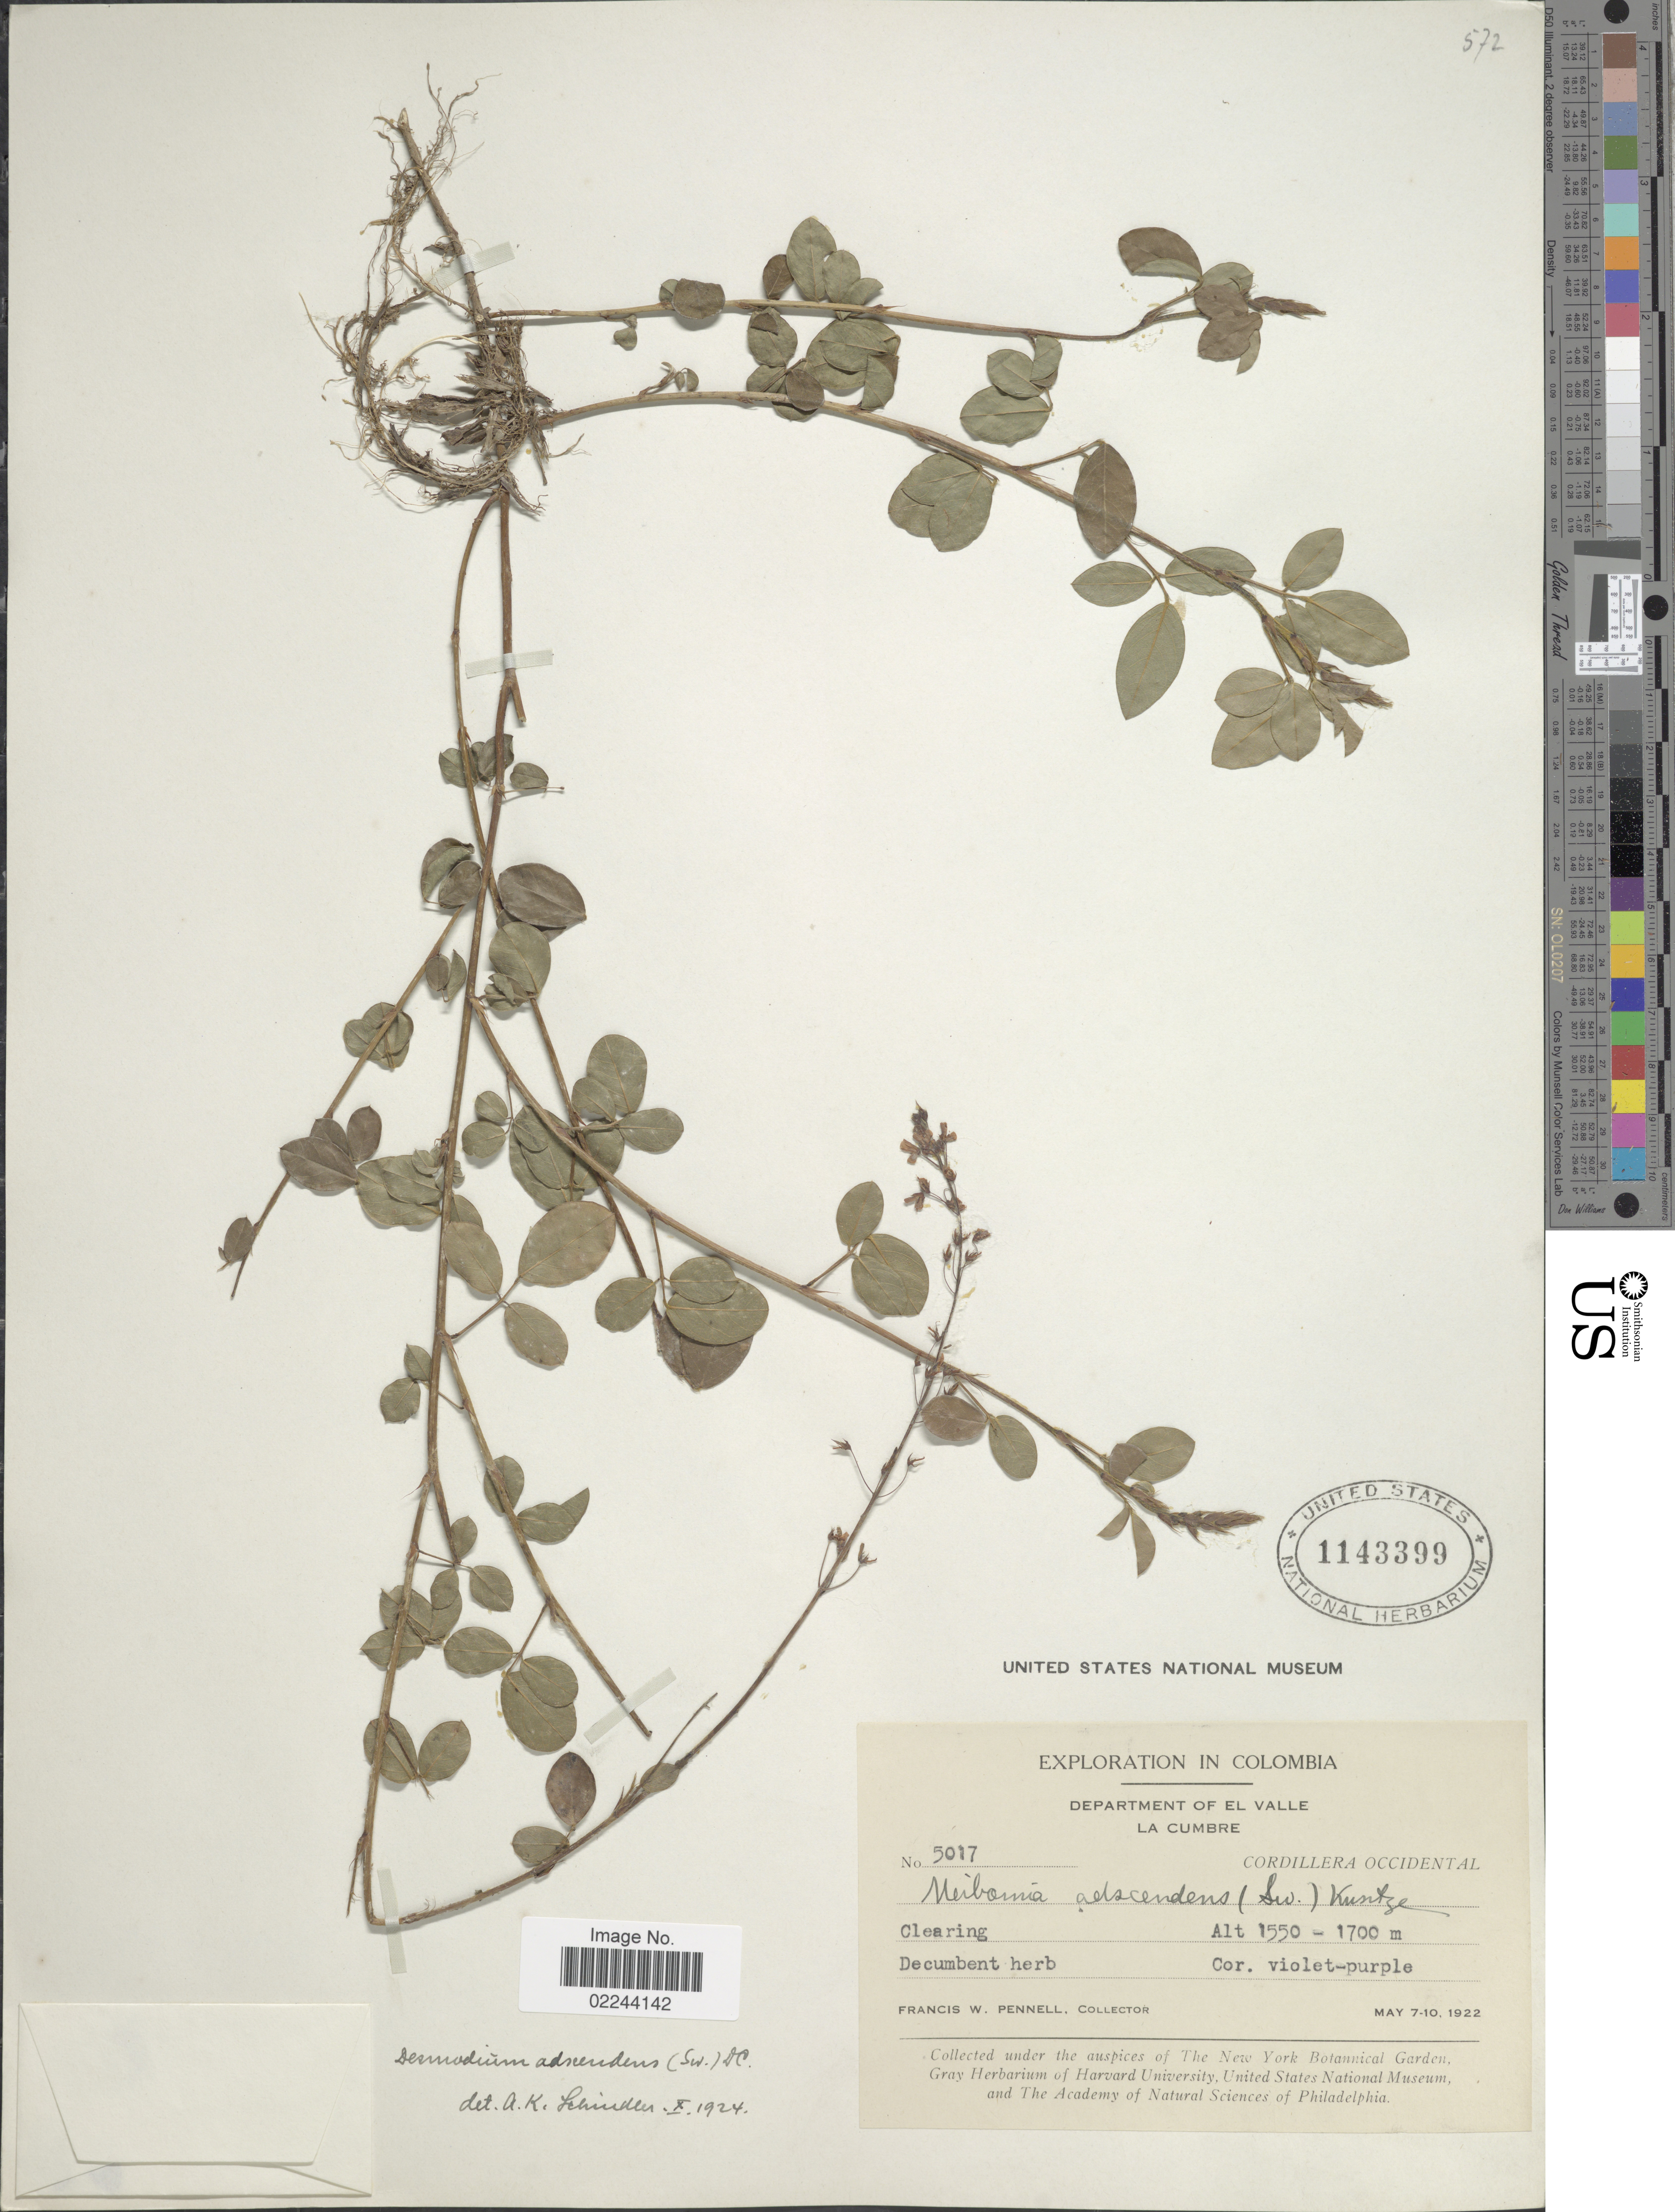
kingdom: Plantae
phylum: Tracheophyta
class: Magnoliopsida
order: Fabales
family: Fabaceae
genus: Grona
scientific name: Grona adscendens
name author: (Sw.) H. Ohashi & K. Ohashi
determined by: Strong, Mark T., (BOT), Smithsonian Institution - National Museum of Natural History (UNITED STATES)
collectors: F. W. Pennell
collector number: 5017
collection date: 1922-05-07/1922-05-10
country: Colombia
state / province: Valle del Cauca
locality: Department of El Calle La Cumbre, Cordillera Occidental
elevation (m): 1550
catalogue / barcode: US 1143399